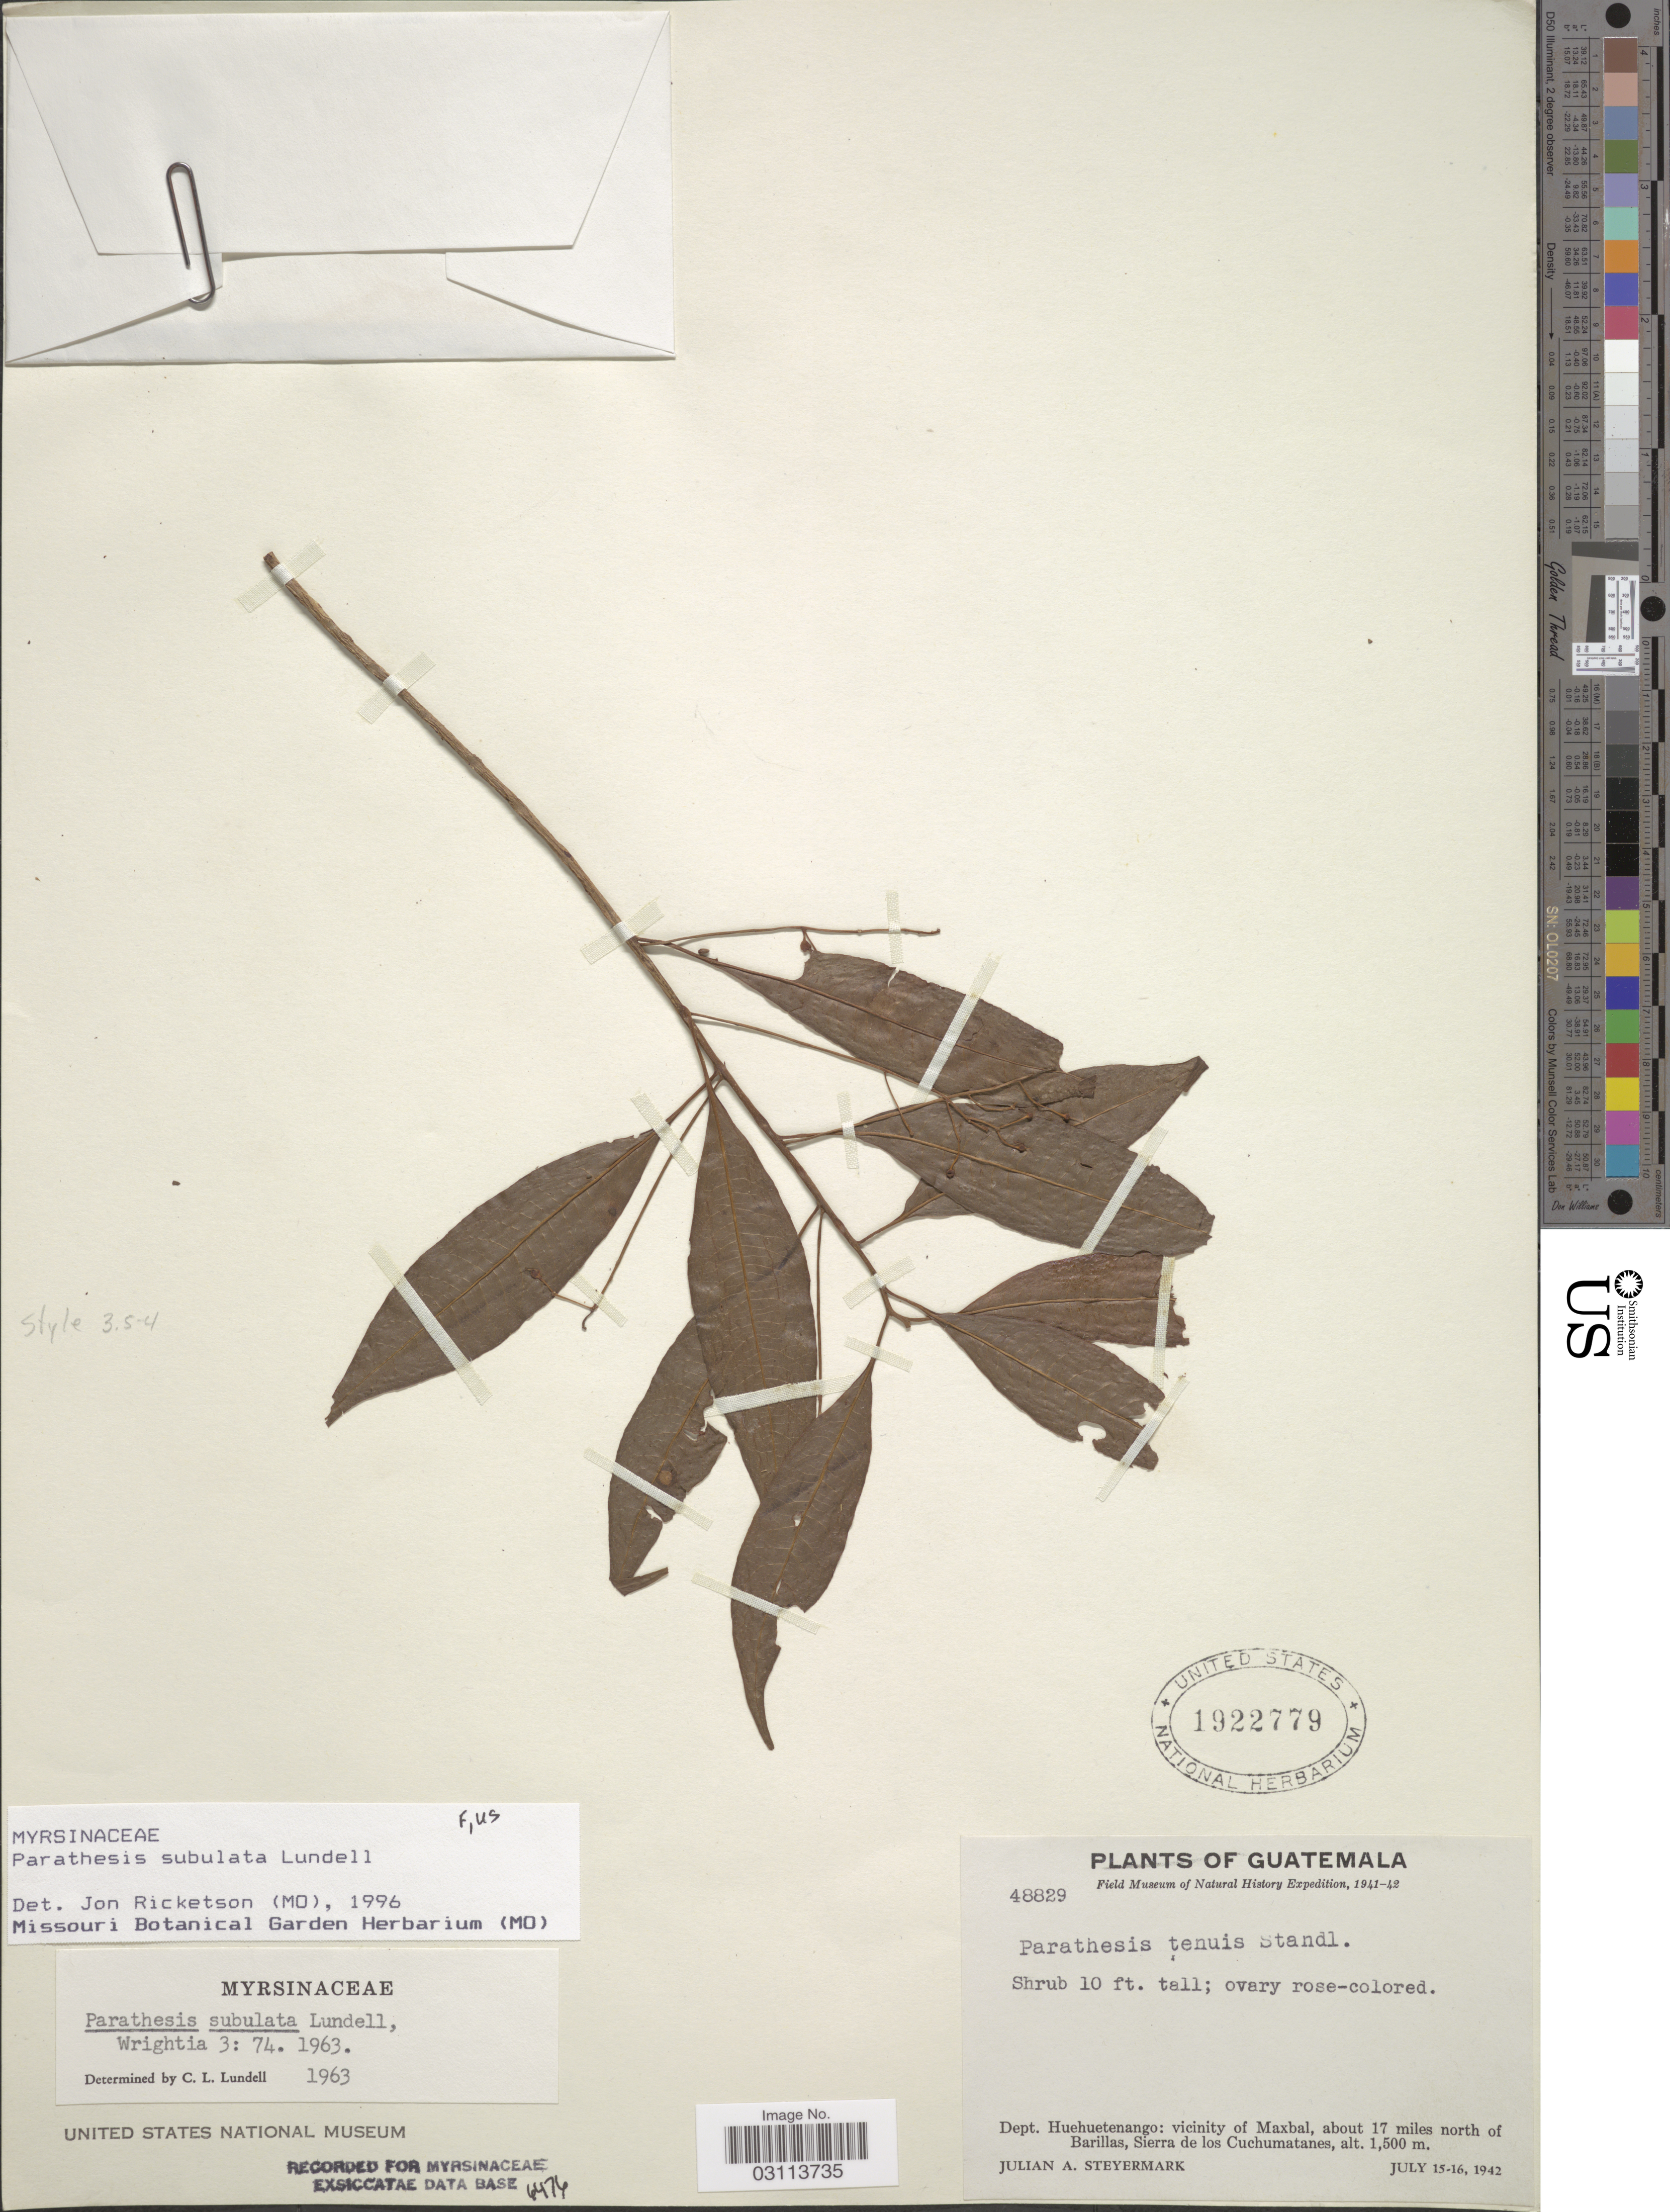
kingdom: Plantae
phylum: Tracheophyta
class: Magnoliopsida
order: Ericales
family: Primulaceae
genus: Parathesis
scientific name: Parathesis subulata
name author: Lundell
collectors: J. Steyermark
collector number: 48829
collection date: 1942-07-15/1942-07-16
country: Guatemala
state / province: Huehuetenango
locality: Dept. Huehuetenango: vicinity of Maxbal, about 17 miles north of Barillas, Sierra de los Cuchumatanes.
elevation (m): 1500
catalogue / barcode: US 1922779